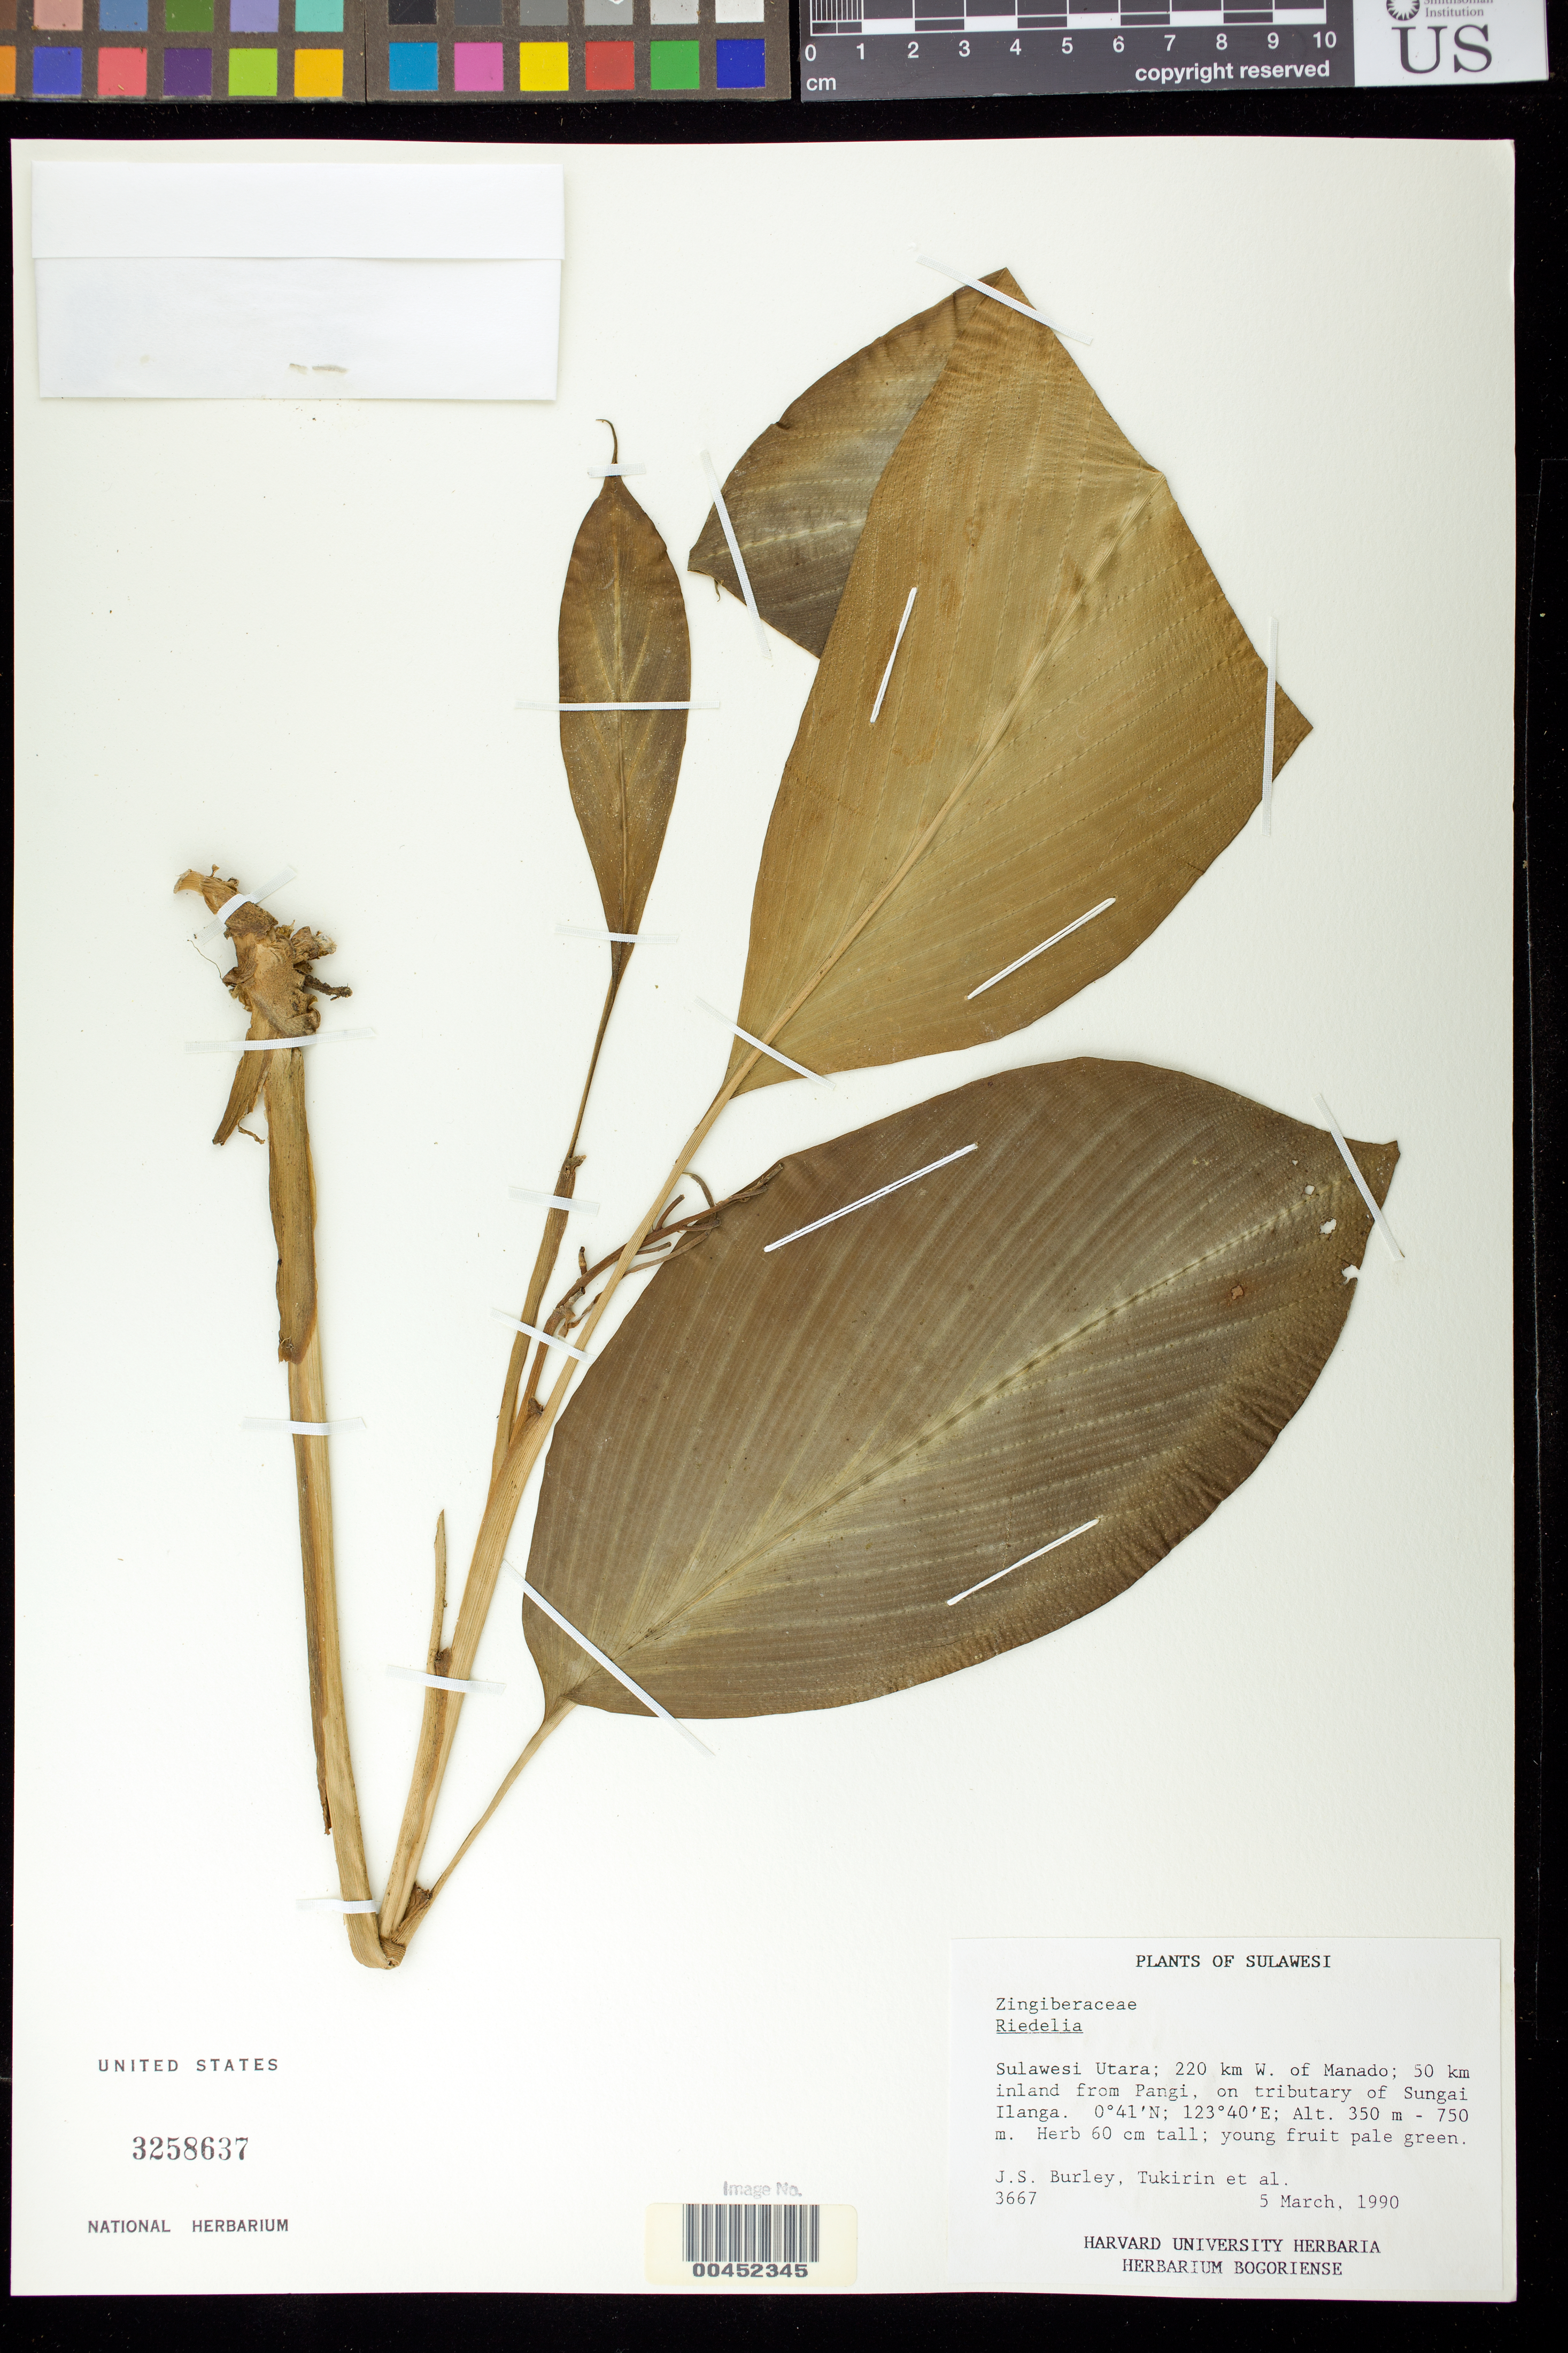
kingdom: Plantae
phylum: Tracheophyta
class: Liliopsida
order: Zingiberales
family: Zingiberaceae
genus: Riedelia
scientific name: Riedelia sp.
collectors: J. S. Burley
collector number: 3667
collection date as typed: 05 Mar 1990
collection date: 1990-03-05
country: Indonesia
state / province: Sulawesi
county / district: Sulawesi Utara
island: Sulawesi [Celebes]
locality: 220 km W of Manado, 50 km inland from Pangi, on tributary of Sungai Ilanga.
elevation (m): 350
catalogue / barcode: US 3258637